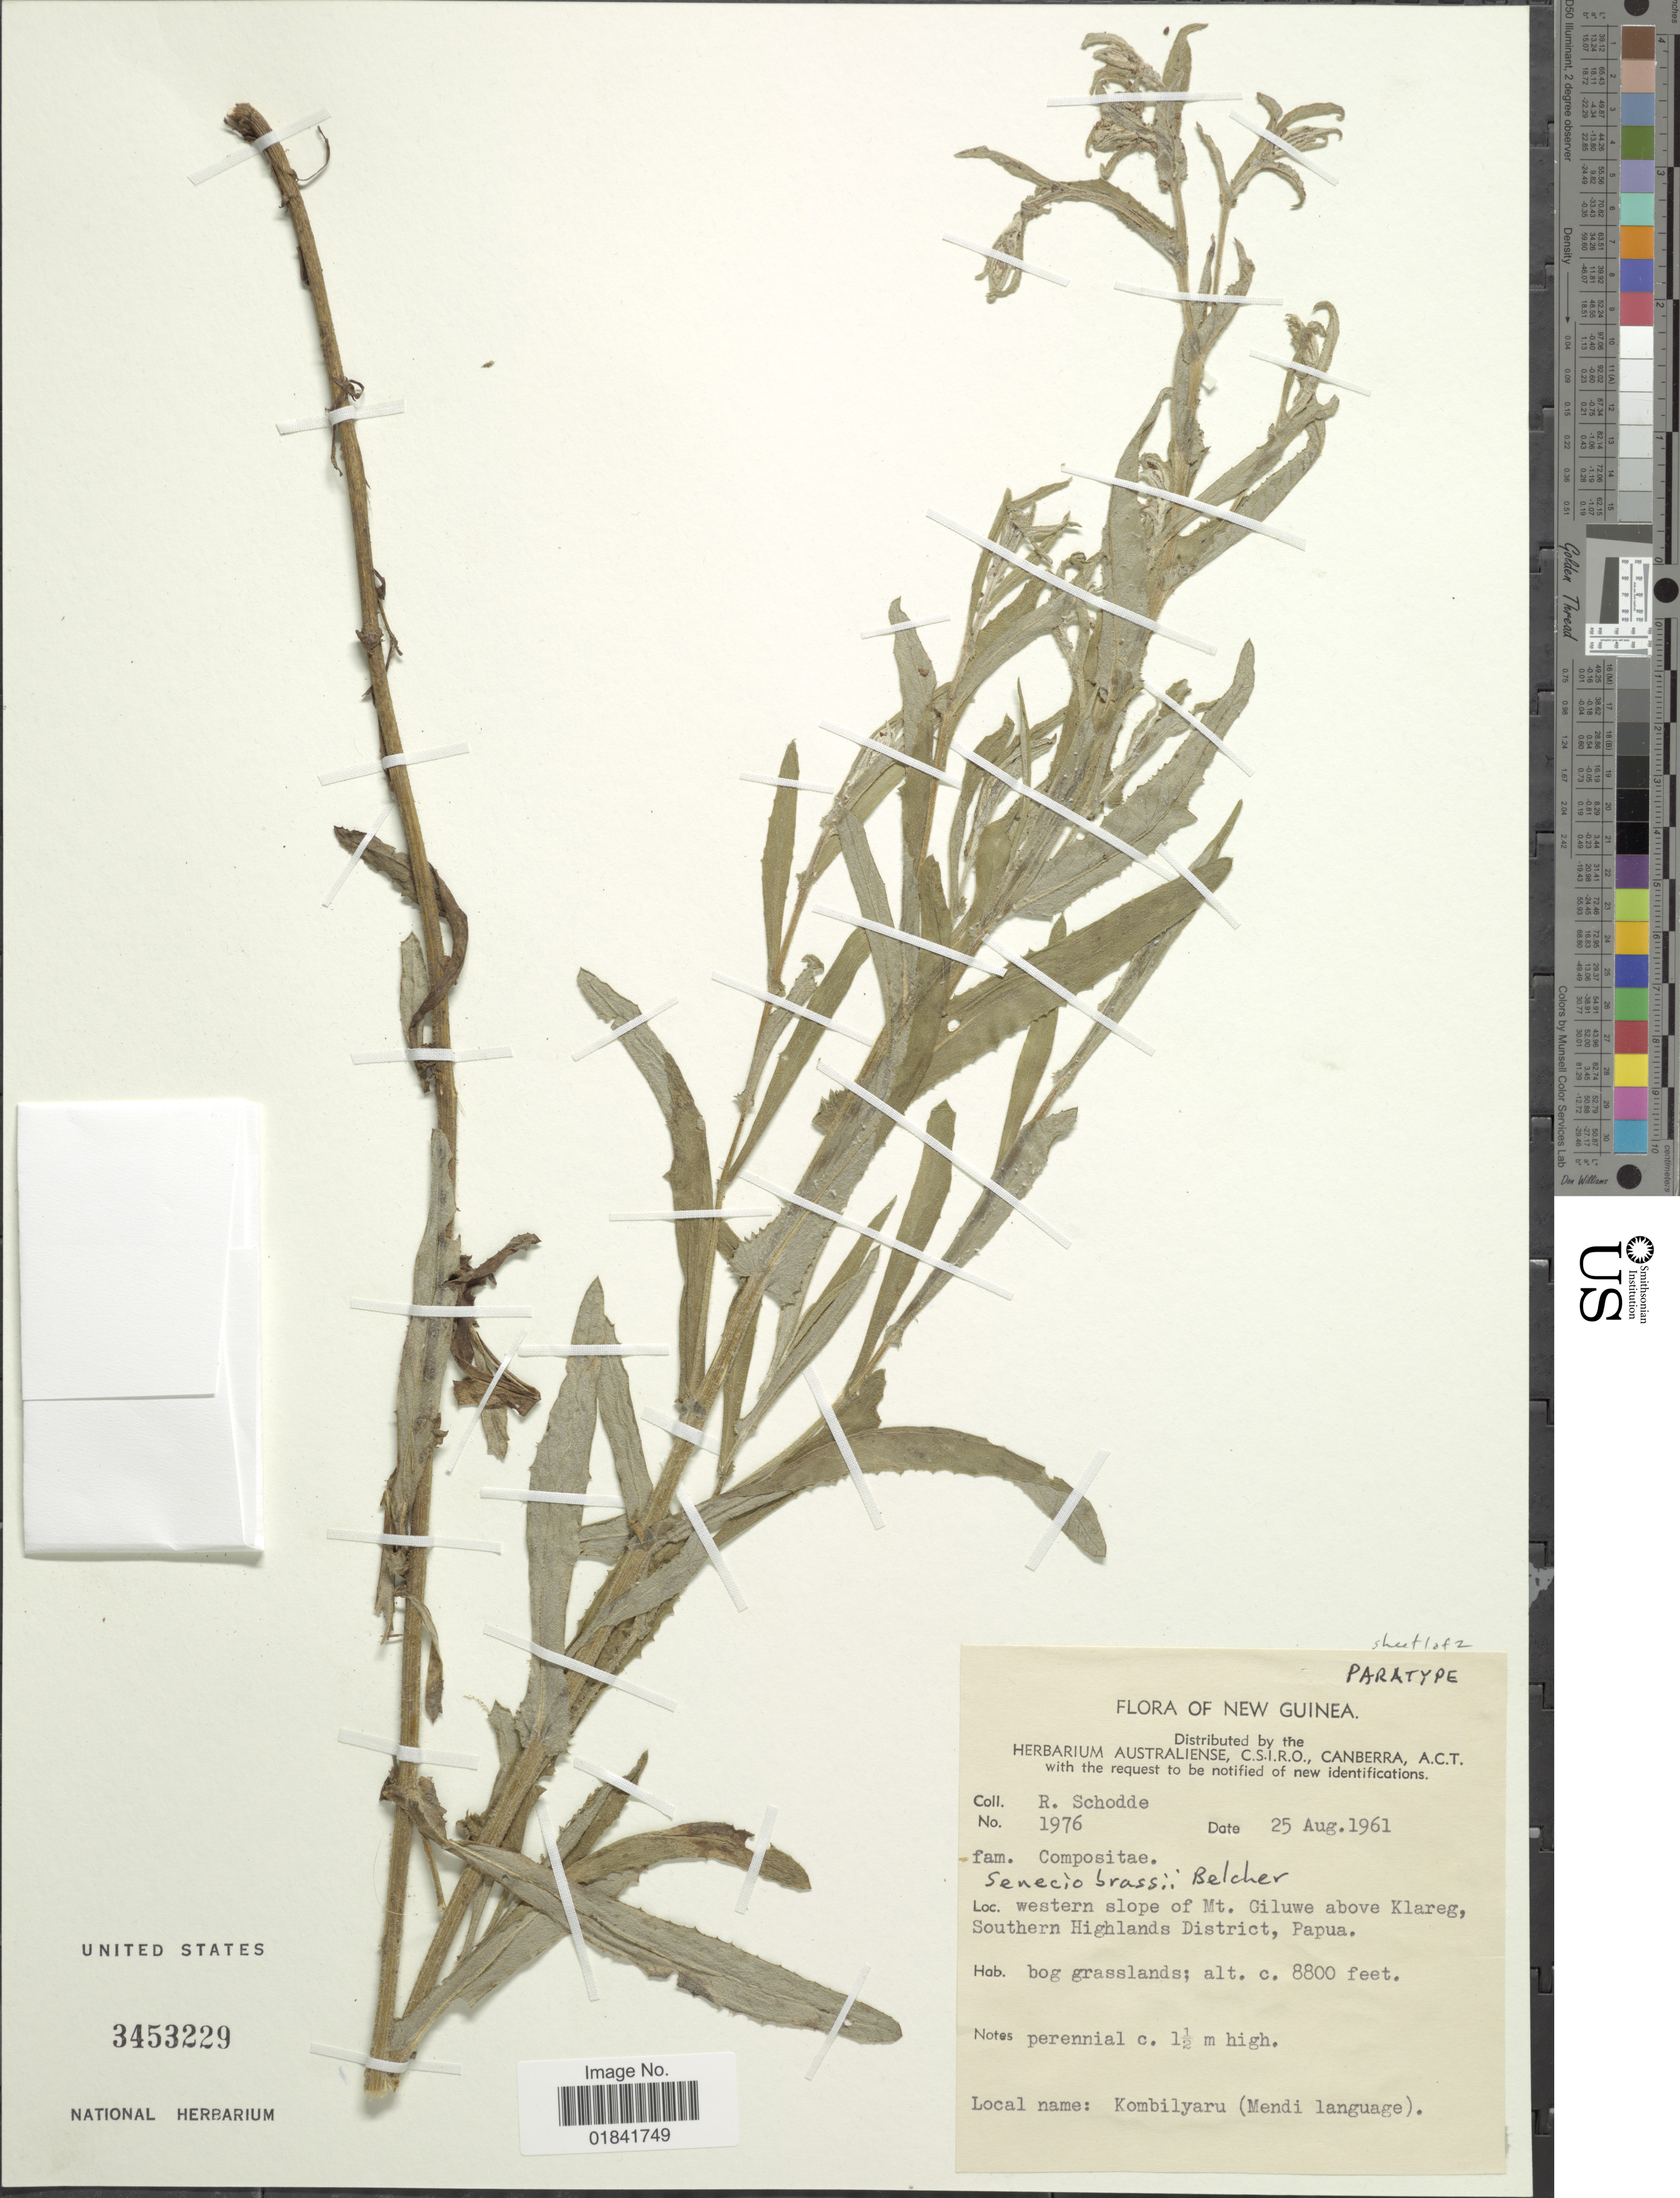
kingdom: Plantae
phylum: Tracheophyta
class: Magnoliopsida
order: Asterales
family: Asteraceae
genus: Senecio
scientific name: Senecio brassii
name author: Belcher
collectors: R. Schodde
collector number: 1976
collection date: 1961-08-25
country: Papua New Guinea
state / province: Southern Highlands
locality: New Guinea, western slope Mt. Giluwe above Klareg, Papua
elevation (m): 2682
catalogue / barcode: US 3453229